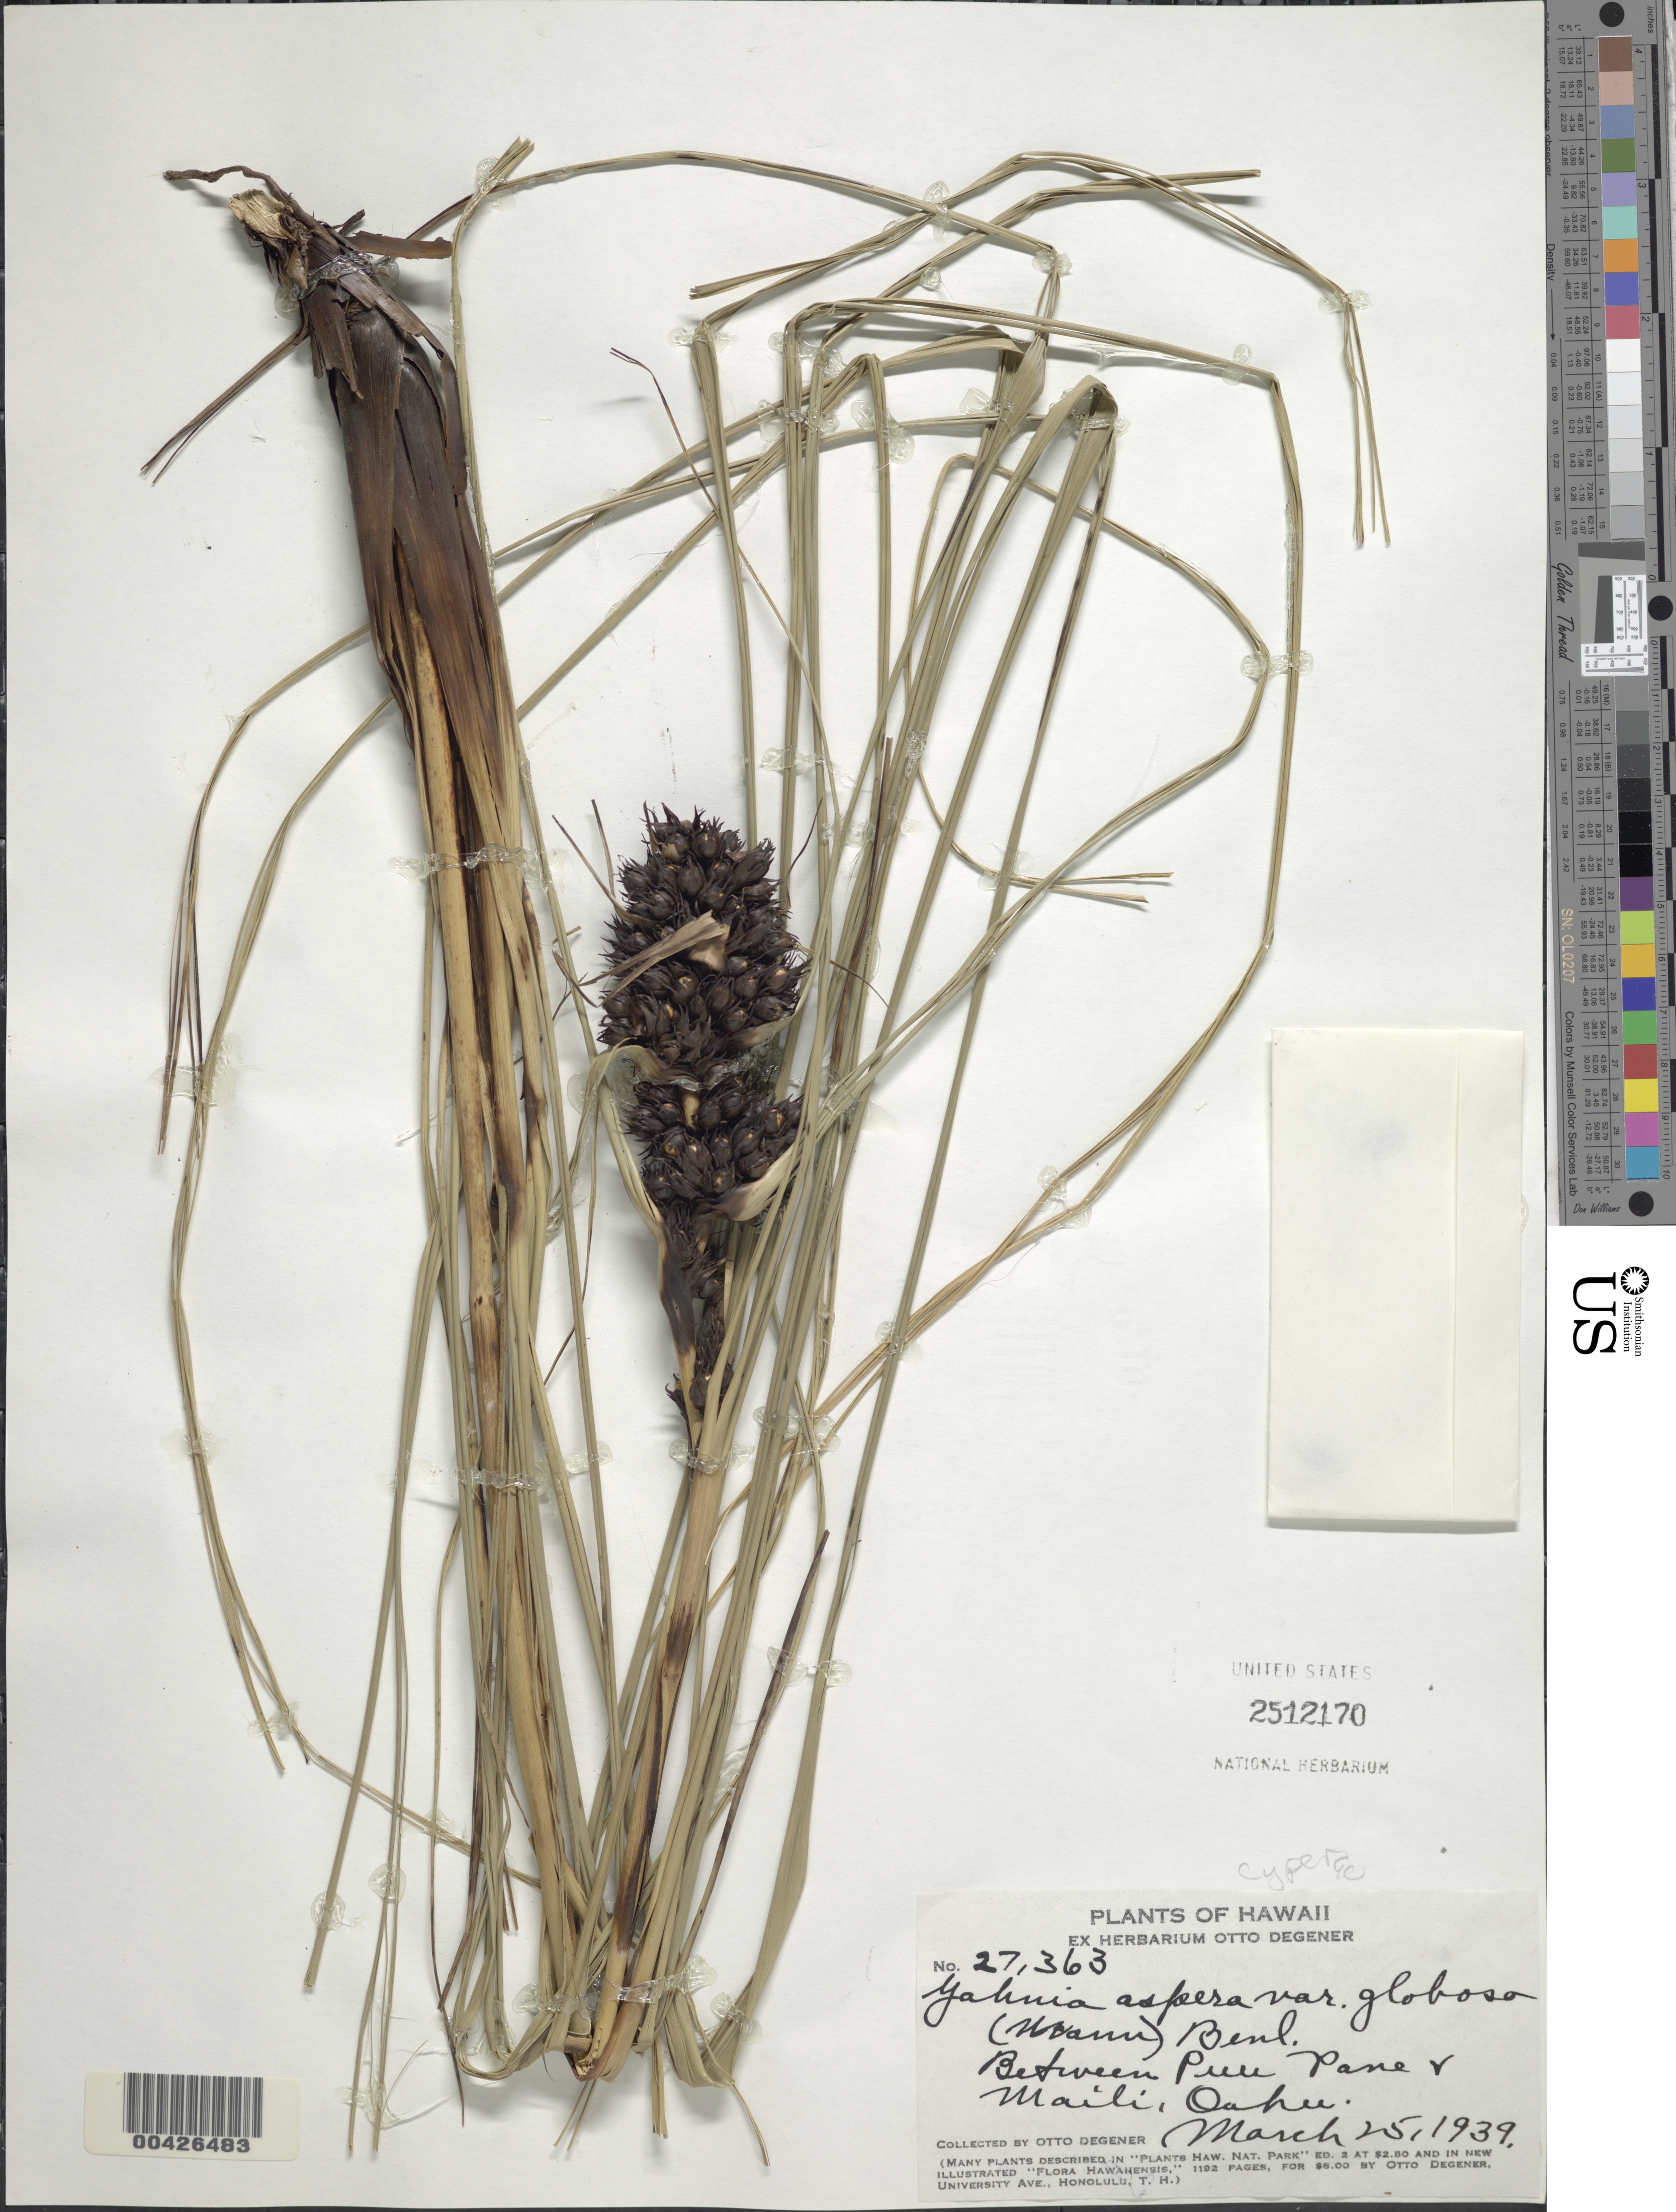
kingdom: Plantae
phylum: Tracheophyta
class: Liliopsida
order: Poales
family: Cyperaceae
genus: Gahnia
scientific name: Gahnia aspera subsp. globosa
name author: (H. Mann) J. Kern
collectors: O. Degener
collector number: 27363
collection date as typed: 25 Mar 1939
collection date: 1939-03-25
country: United States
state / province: Hawaii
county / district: Honolulu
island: Oahu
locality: Between Puu Pane and Maili, Oahu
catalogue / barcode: US 2512170